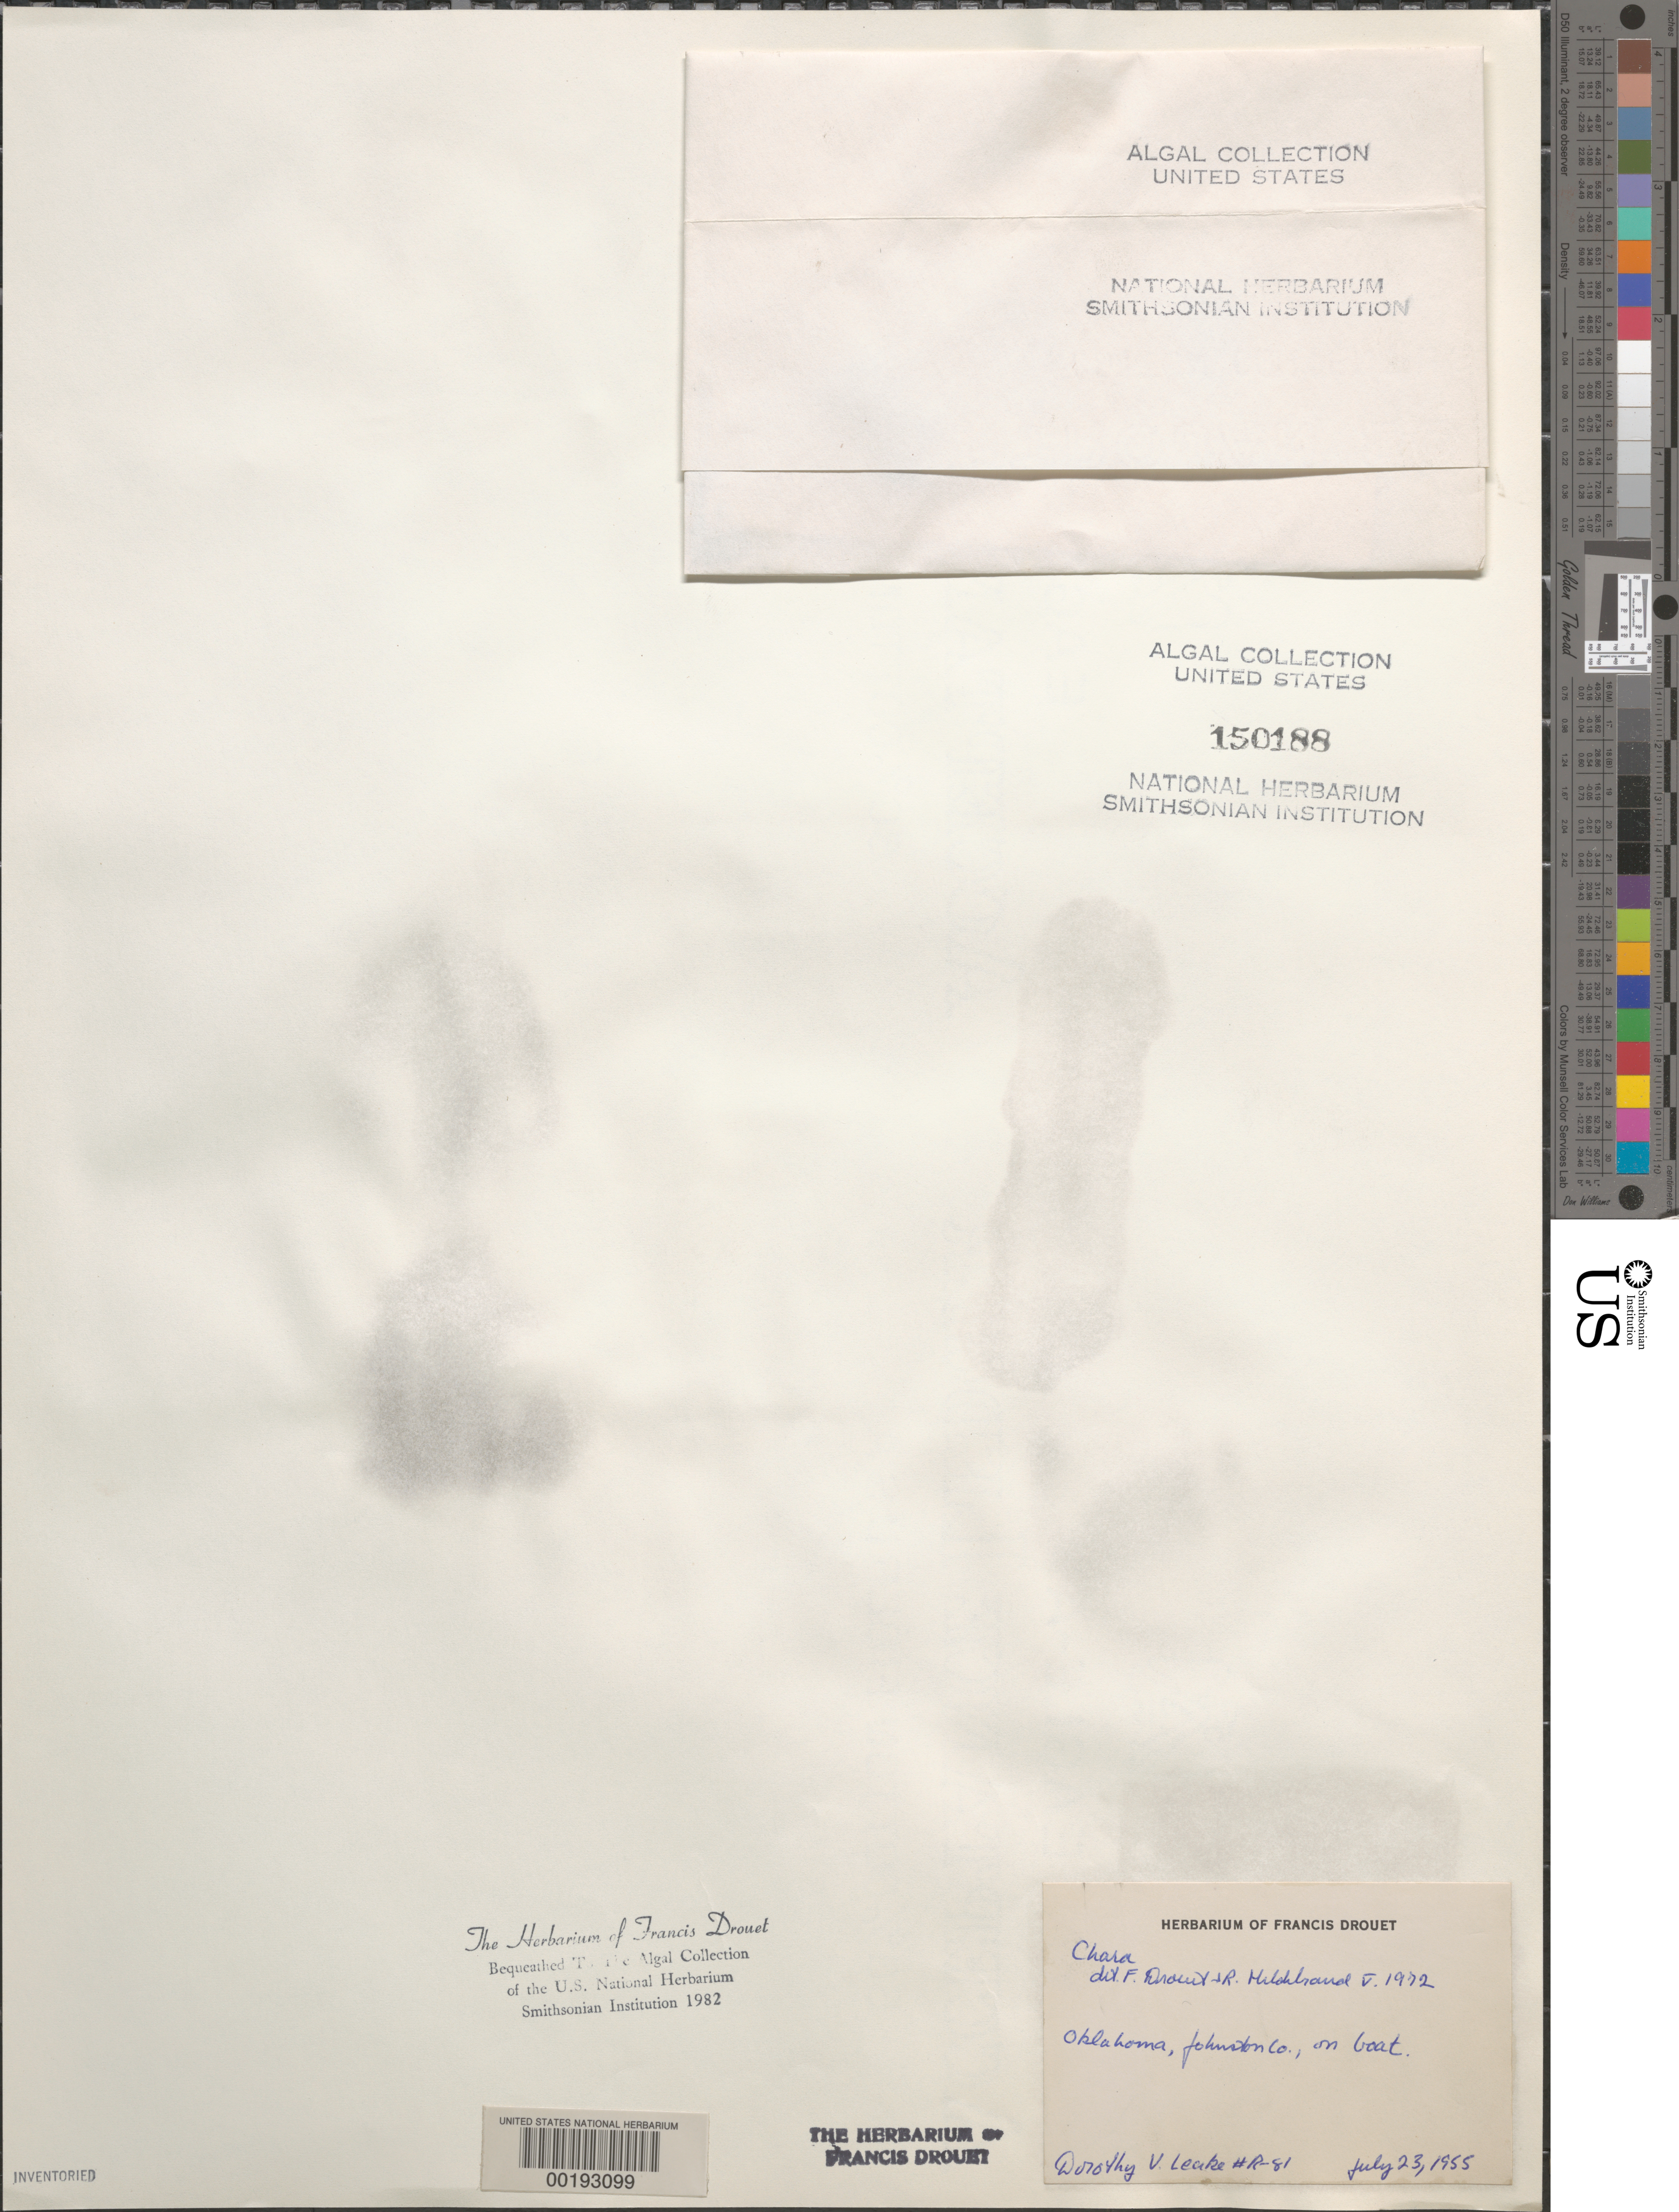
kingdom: Plantae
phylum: Charophyta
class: Charophyceae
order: Charales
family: Characeae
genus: Chara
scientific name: Chara sp.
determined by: Drouet, F. E.; Hildebrand, R. W.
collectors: D. Leake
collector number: R-81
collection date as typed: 23 Jul 1955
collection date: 1955-07-23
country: United States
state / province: Oklahoma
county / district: Johnston County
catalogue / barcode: US 150188